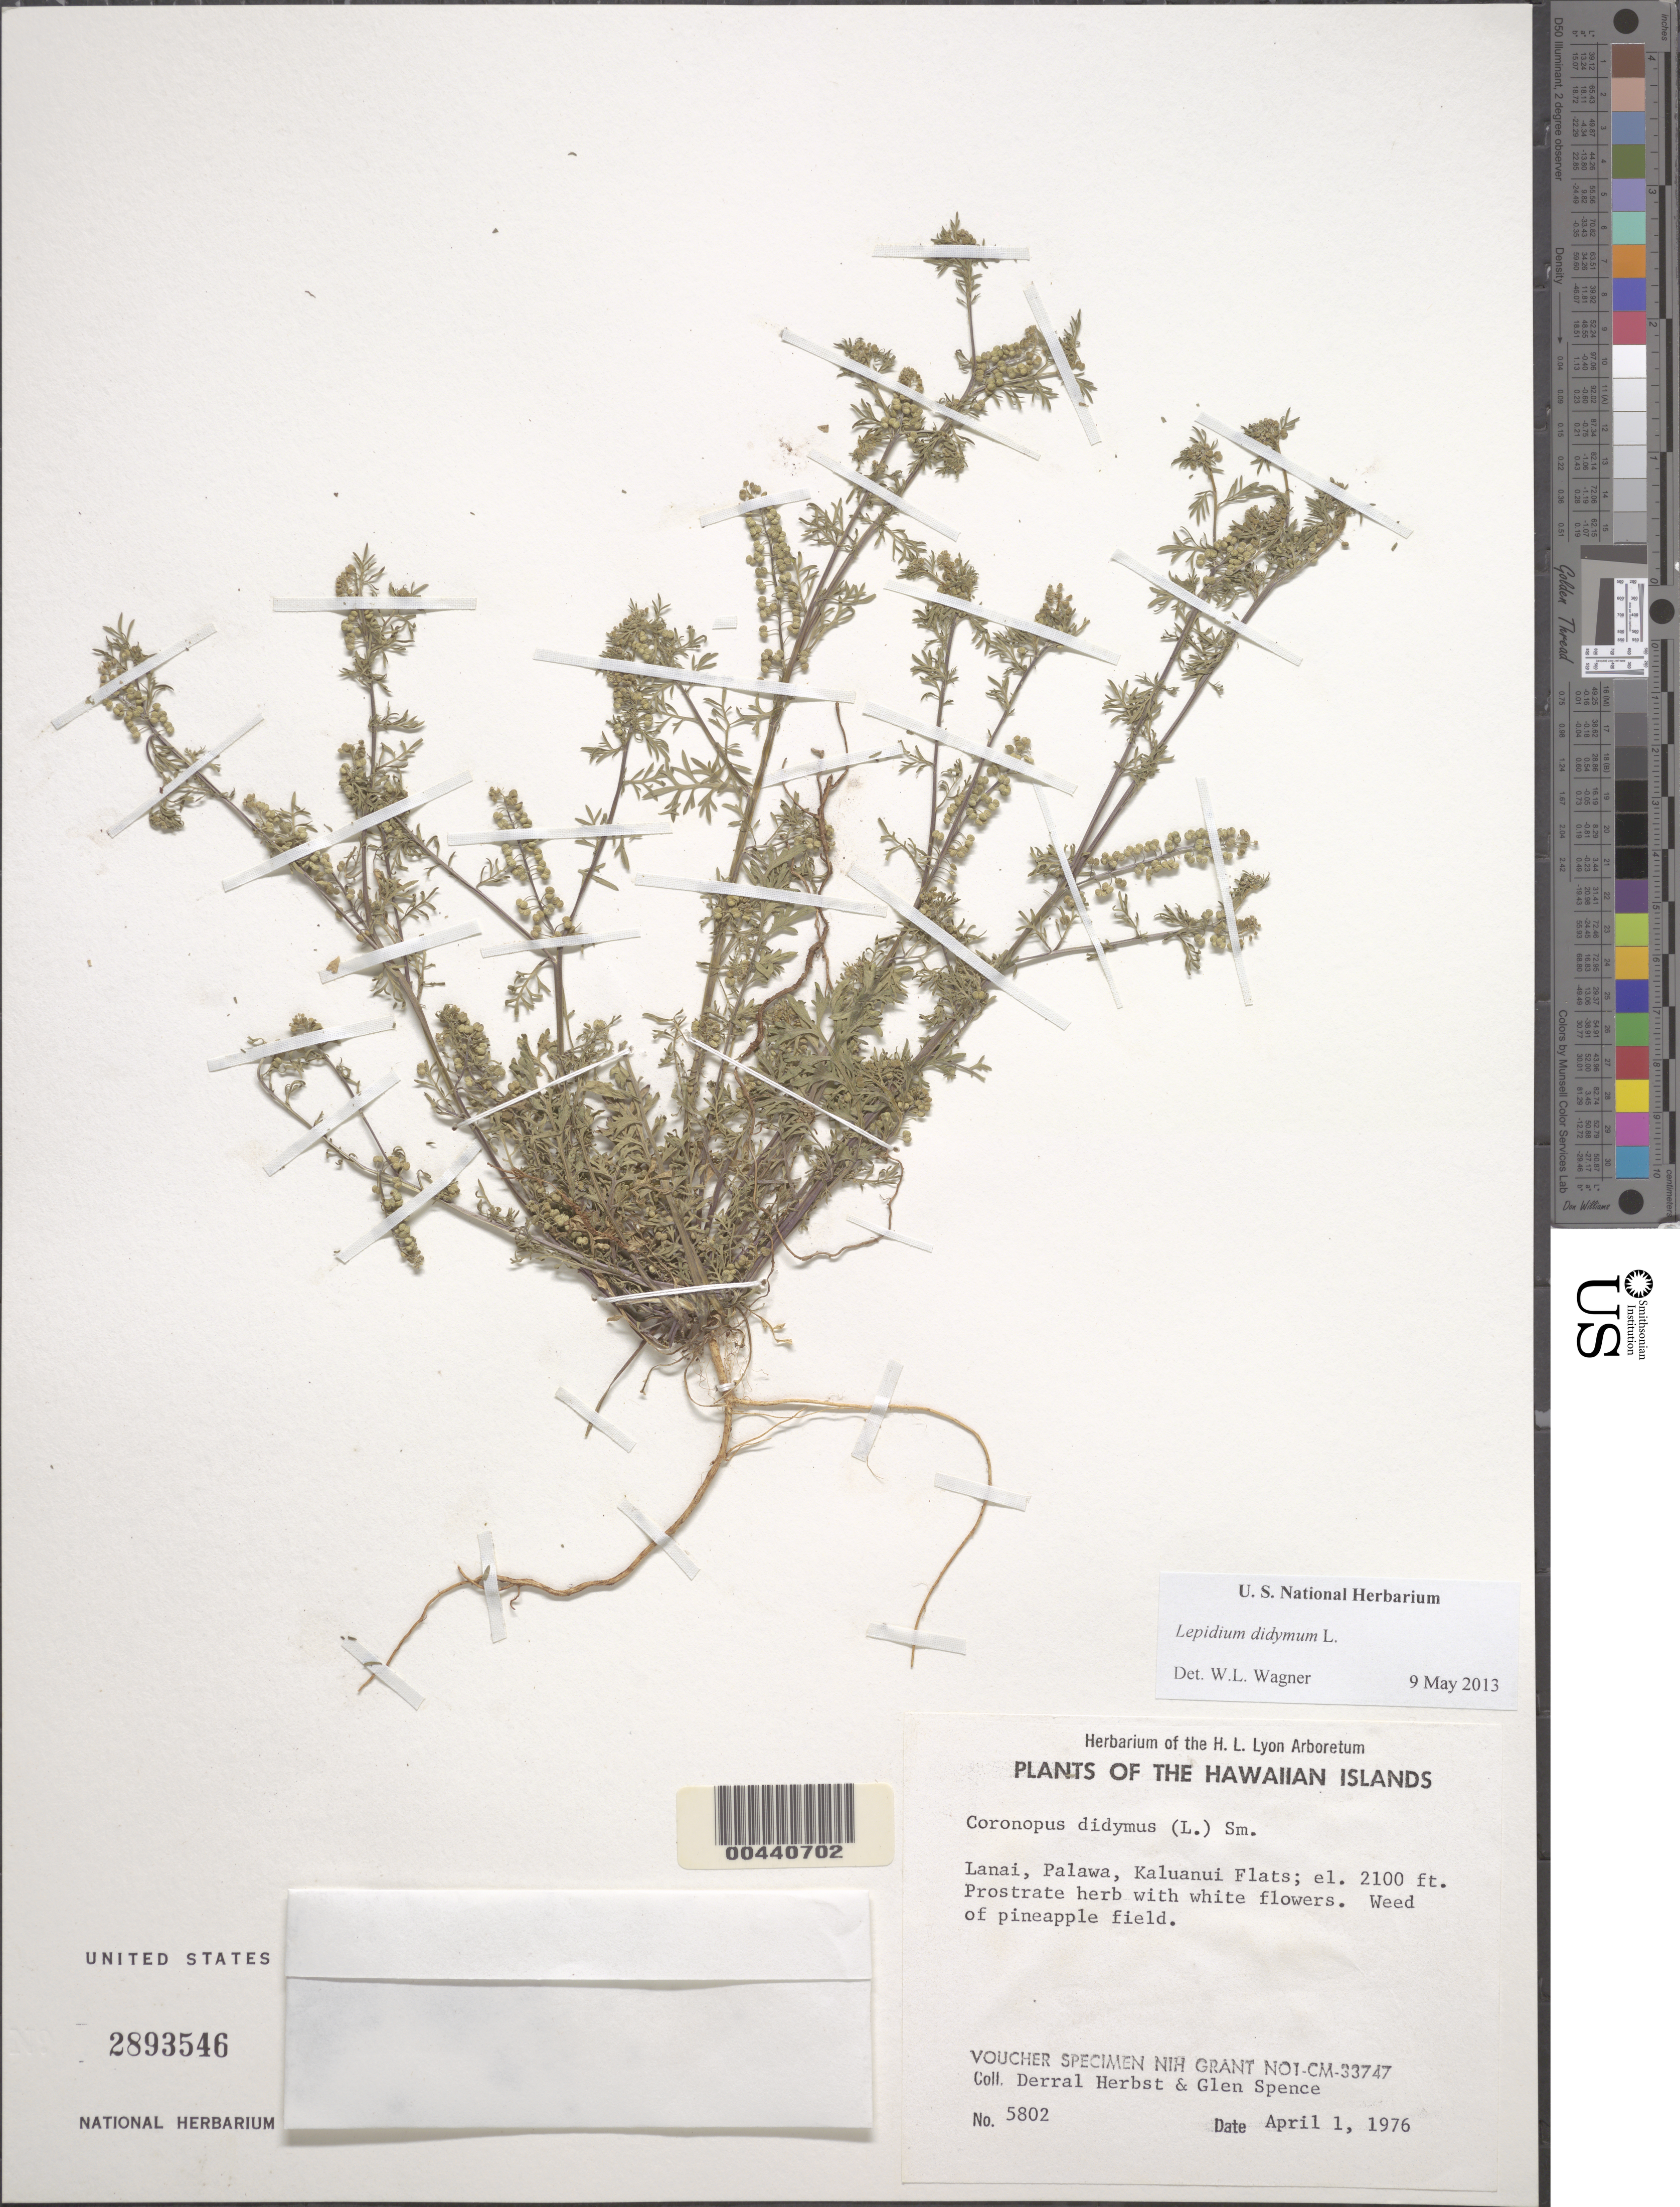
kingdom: Plantae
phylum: Tracheophyta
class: Magnoliopsida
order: Brassicales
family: Brassicaceae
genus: Lepidium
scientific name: Lepidium didymum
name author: L.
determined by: Wagner, W. L., (BOT), Smithsonian Institution - National Museum of Natural History (UNITED STATES)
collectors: D. R. Herbst & G. Spence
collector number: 5802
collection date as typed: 1 Apr 1976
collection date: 1976-04-01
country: United States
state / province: Hawaii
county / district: Maui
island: Lana'i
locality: Palawa, Kaluanui Flats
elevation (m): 640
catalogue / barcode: US 2893546